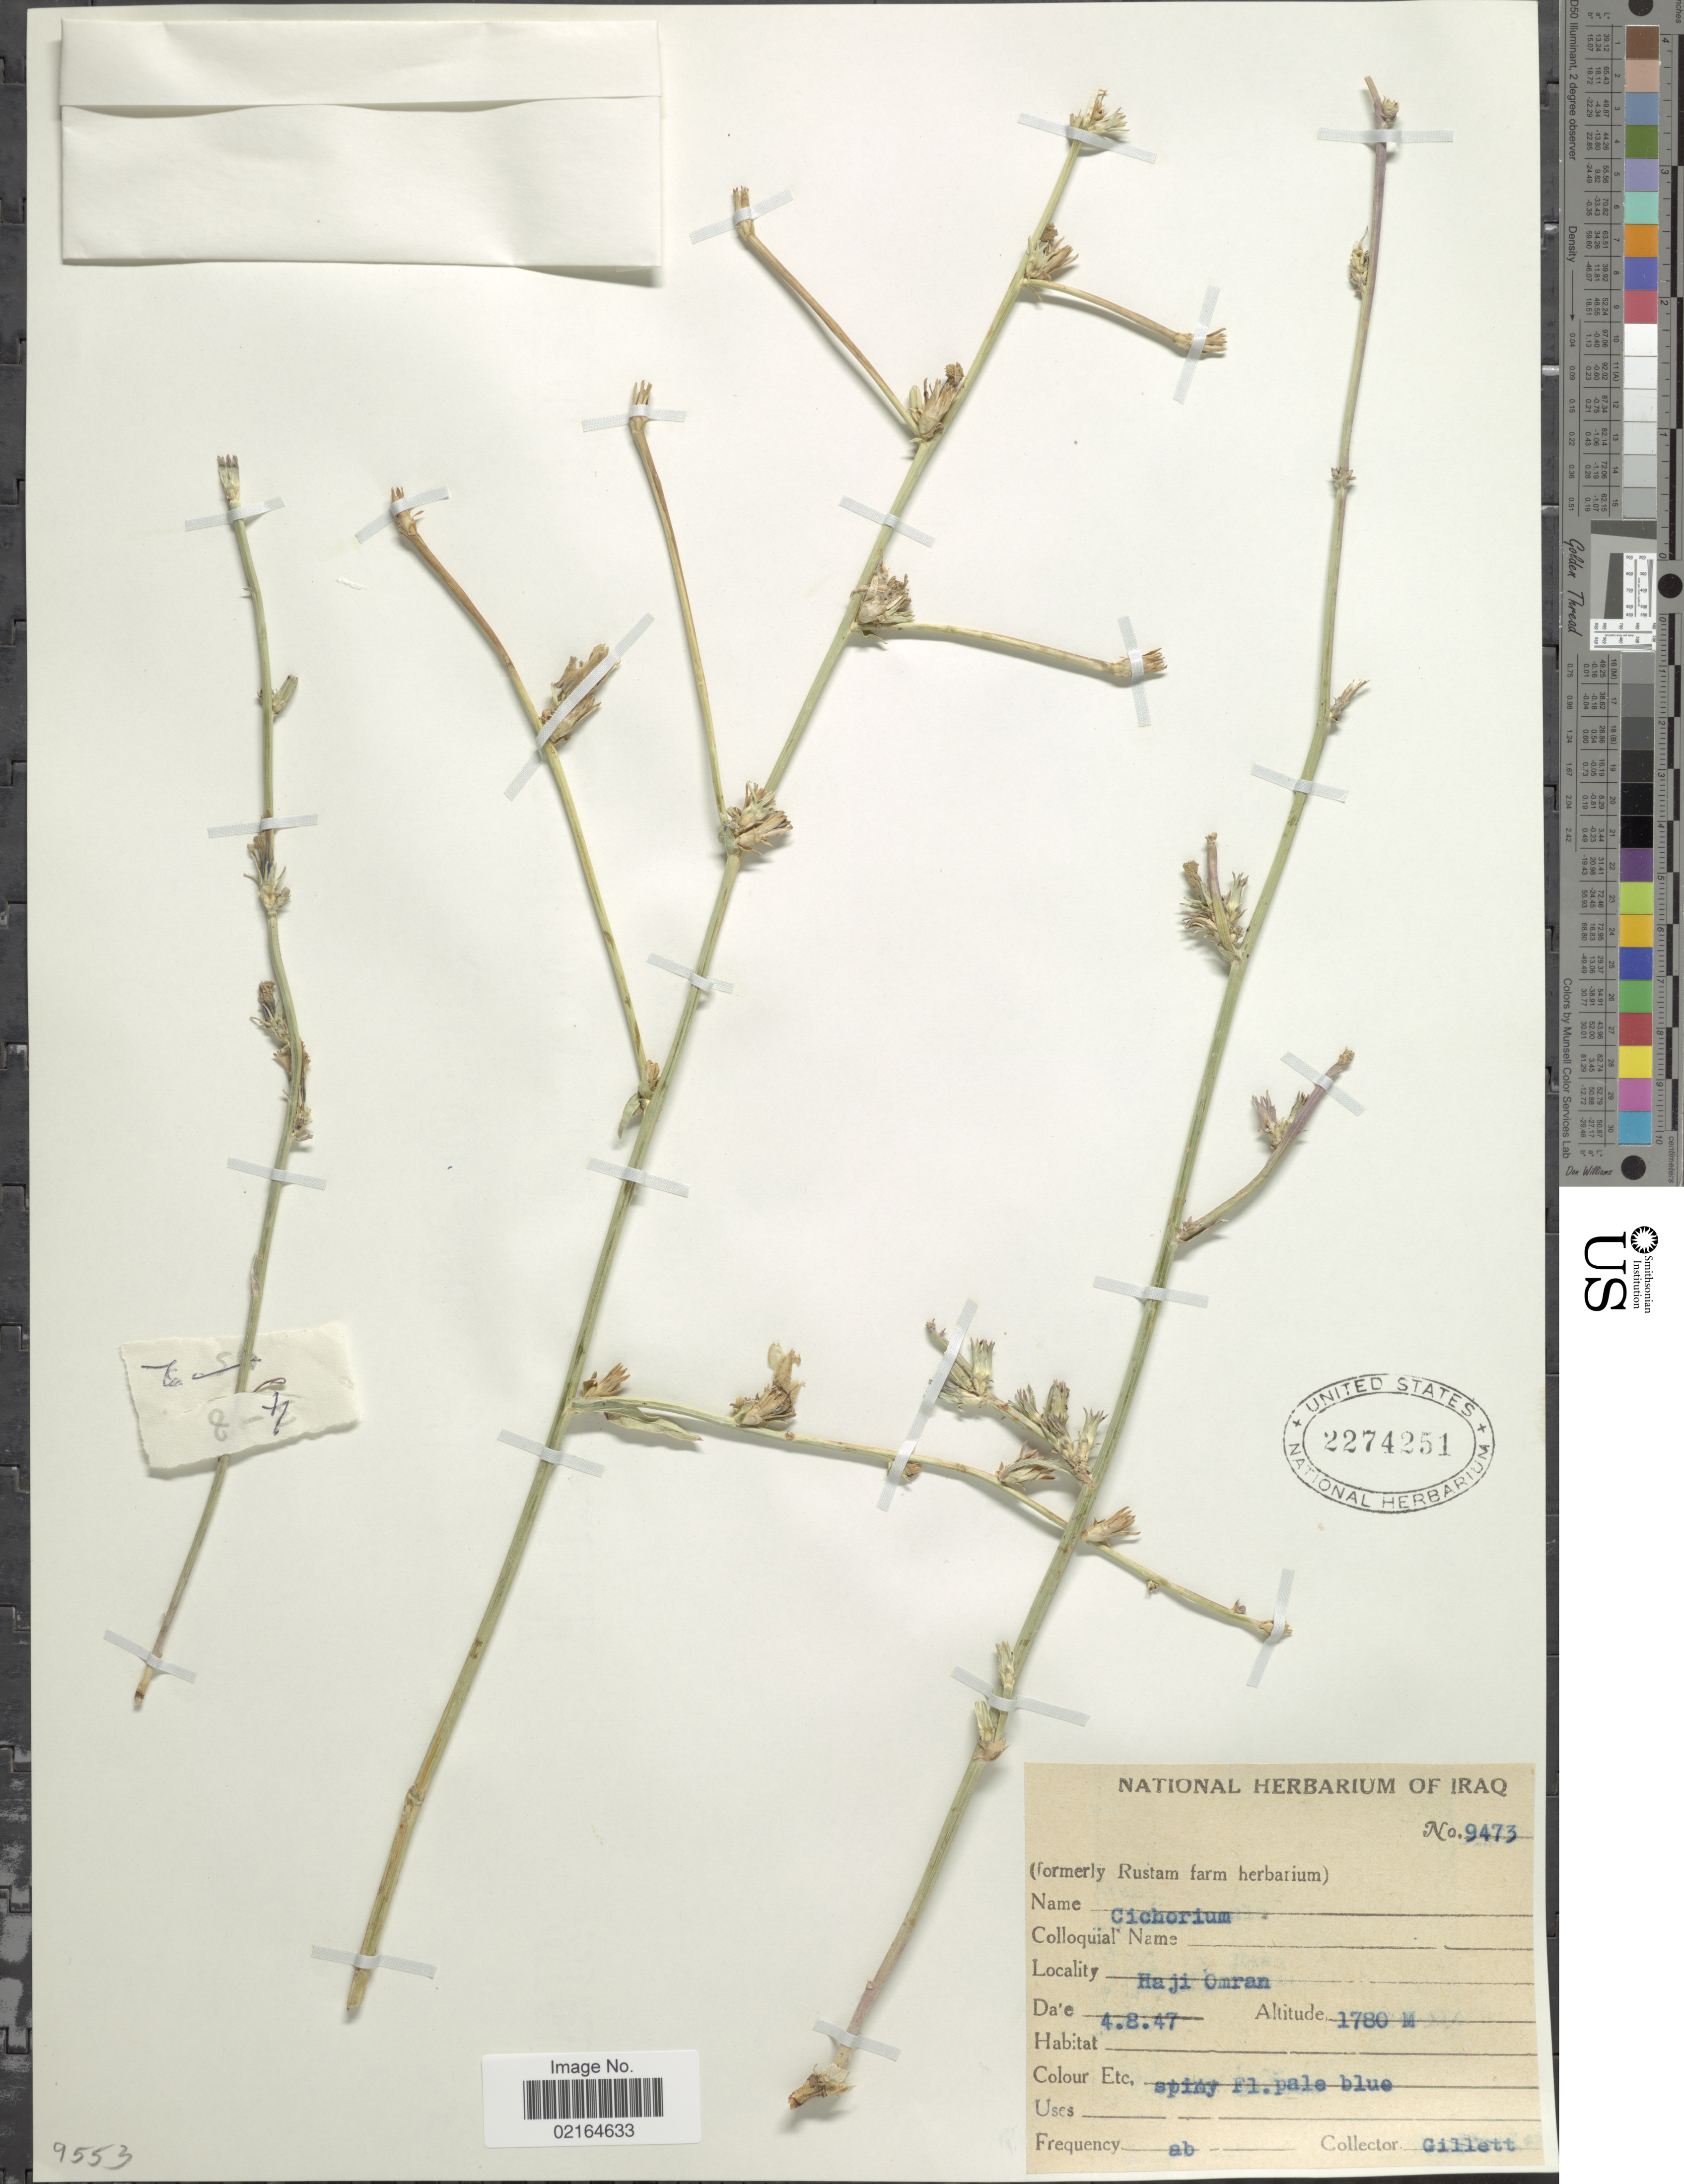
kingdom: Plantae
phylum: Tracheophyta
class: Magnoliopsida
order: Asterales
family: Asteraceae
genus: Cichorium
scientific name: Cichorium sp.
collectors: Gillett, --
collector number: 9473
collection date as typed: Transcribed d/m/y: 4/8/47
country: Iraq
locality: Haji Omran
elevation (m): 1780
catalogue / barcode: US 2274251